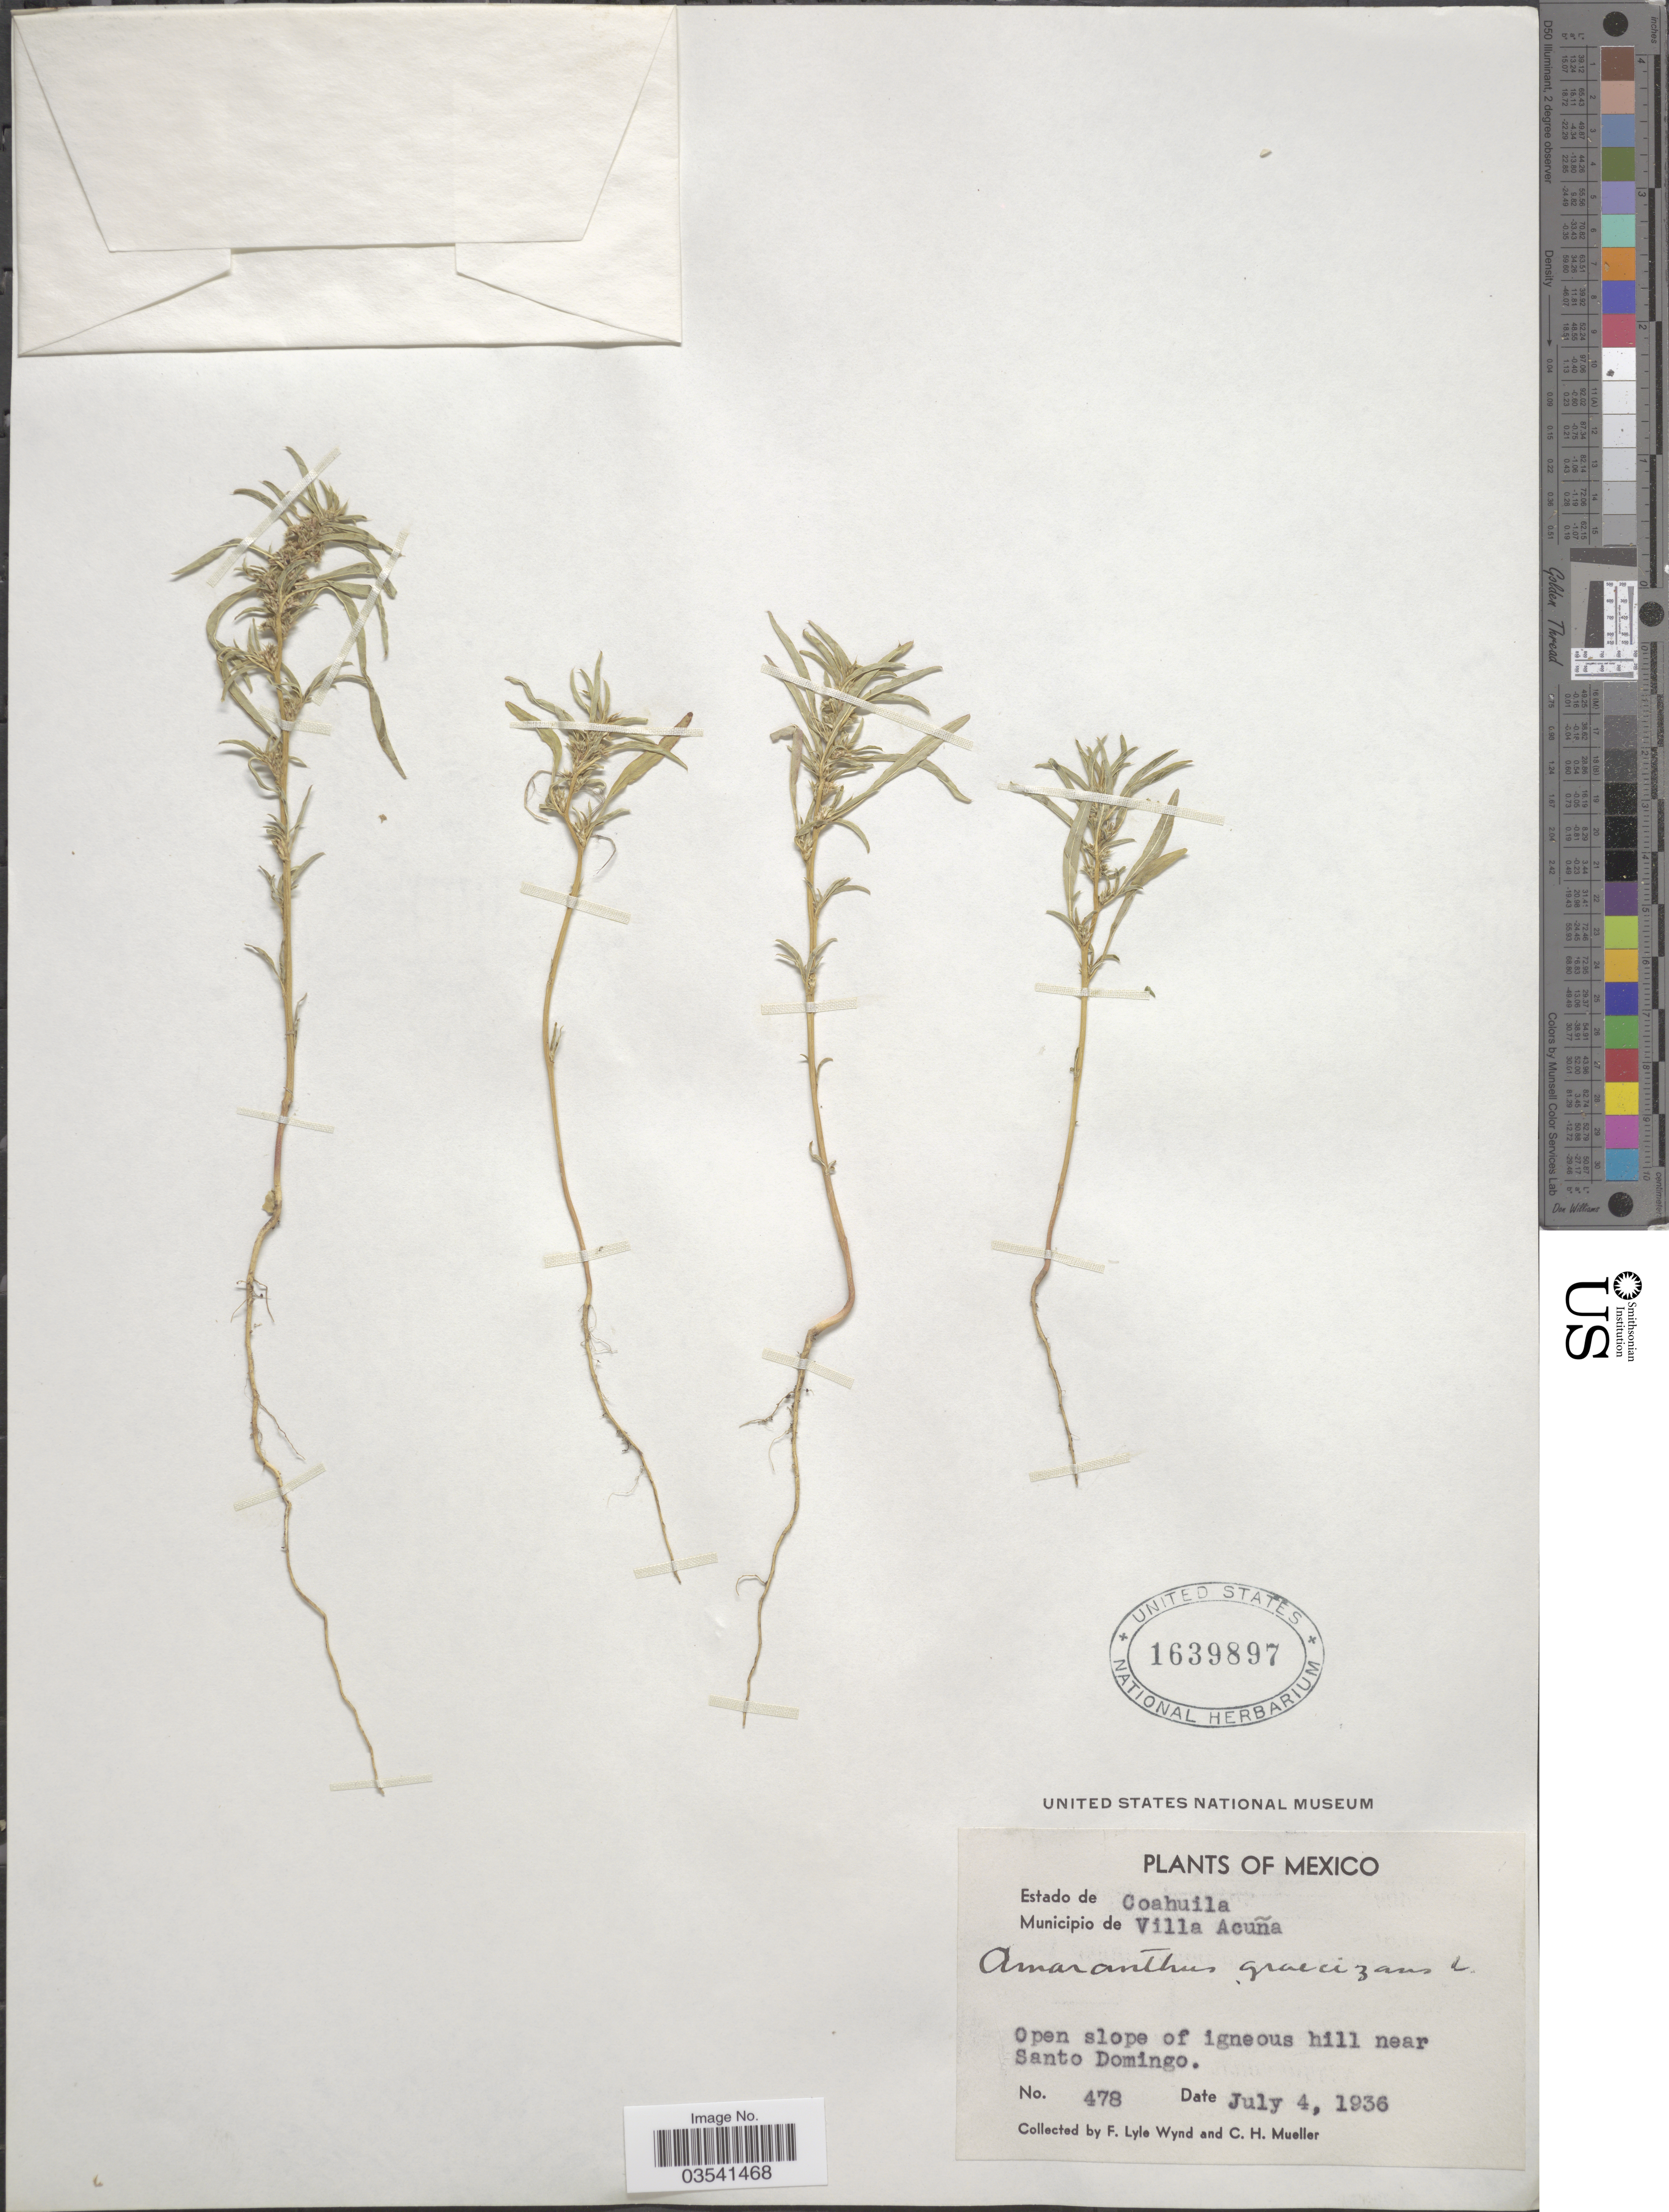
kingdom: Plantae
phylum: Tracheophyta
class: Magnoliopsida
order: Caryophyllales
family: Amaranthaceae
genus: Amaranthus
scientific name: Amaranthus graecizans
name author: L.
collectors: F. L. Wynd & C. H. Mueller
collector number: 478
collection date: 1936-07-04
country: Mexico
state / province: Coahuila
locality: Municipio de Villa Acuña. Open slope of igneous hills near Santo Domingo.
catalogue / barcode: US 1639897